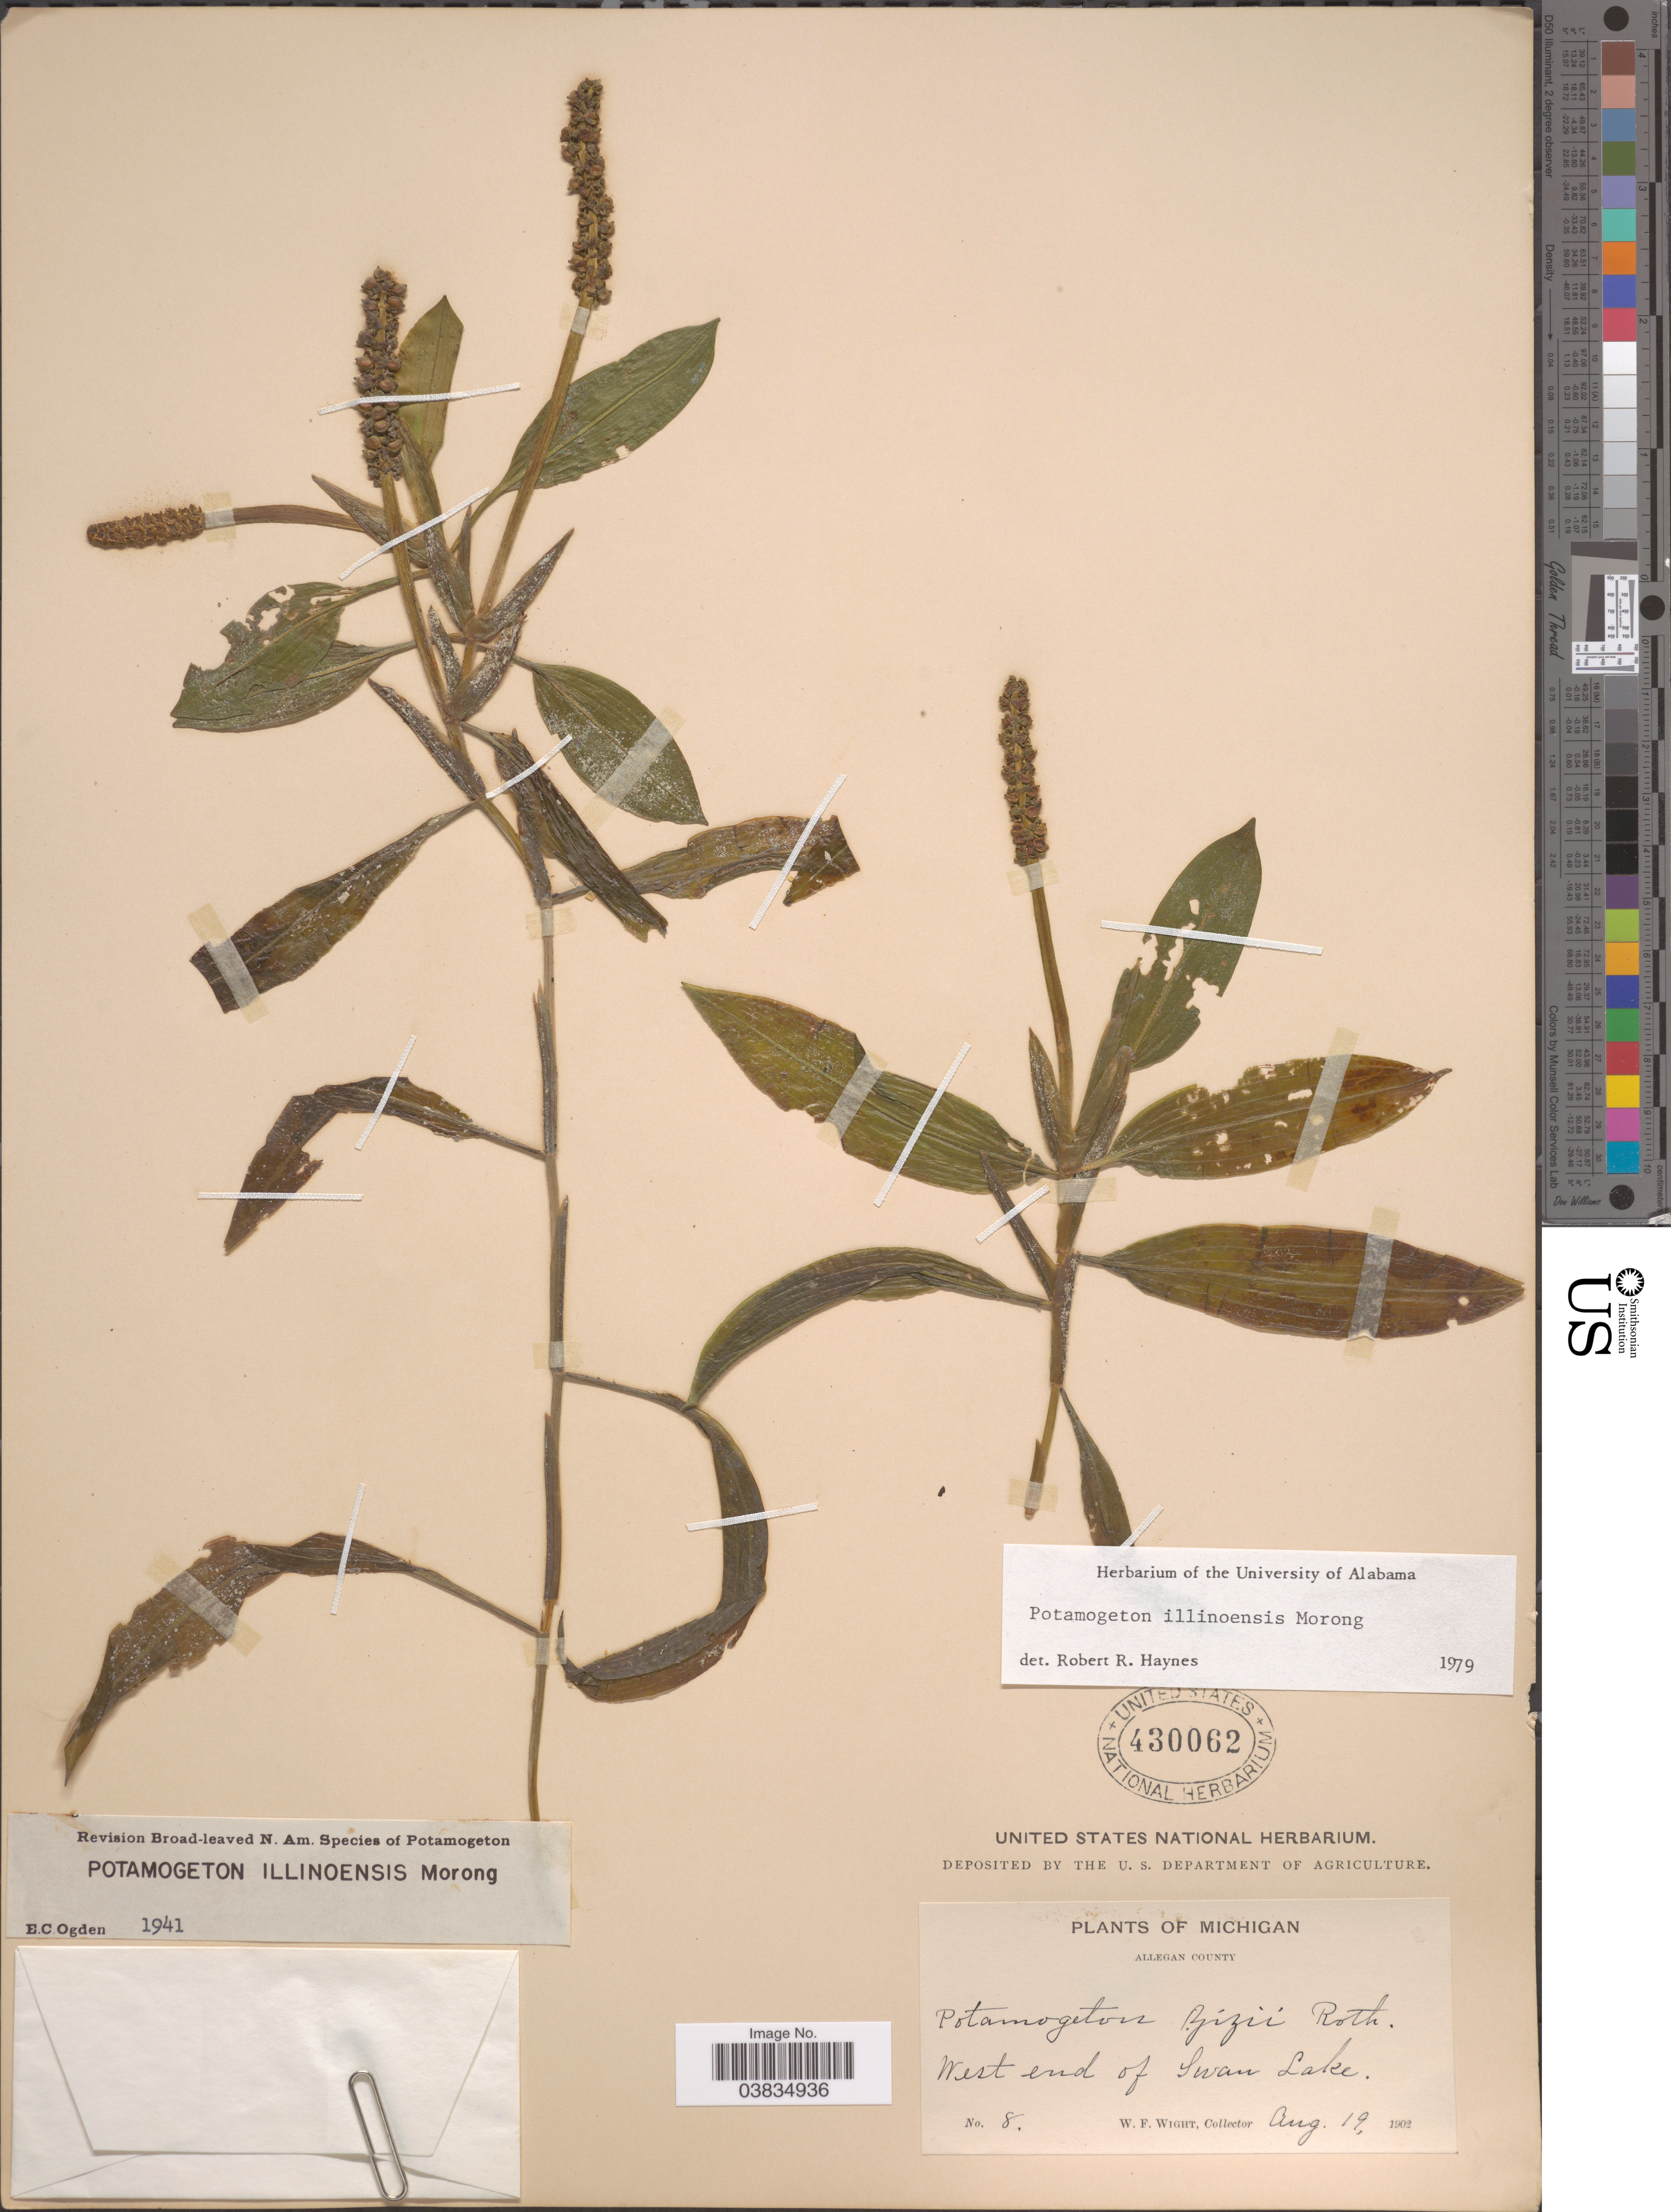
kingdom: Plantae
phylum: Tracheophyta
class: Liliopsida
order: Alismatales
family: Potamogetonaceae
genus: Potamogeton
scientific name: Potamogeton illinoensis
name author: Morong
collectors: W. Wight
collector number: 8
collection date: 1902-08-19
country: United States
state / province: Michigan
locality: Allegan County. West end of Swan Lake.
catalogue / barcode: US 430062